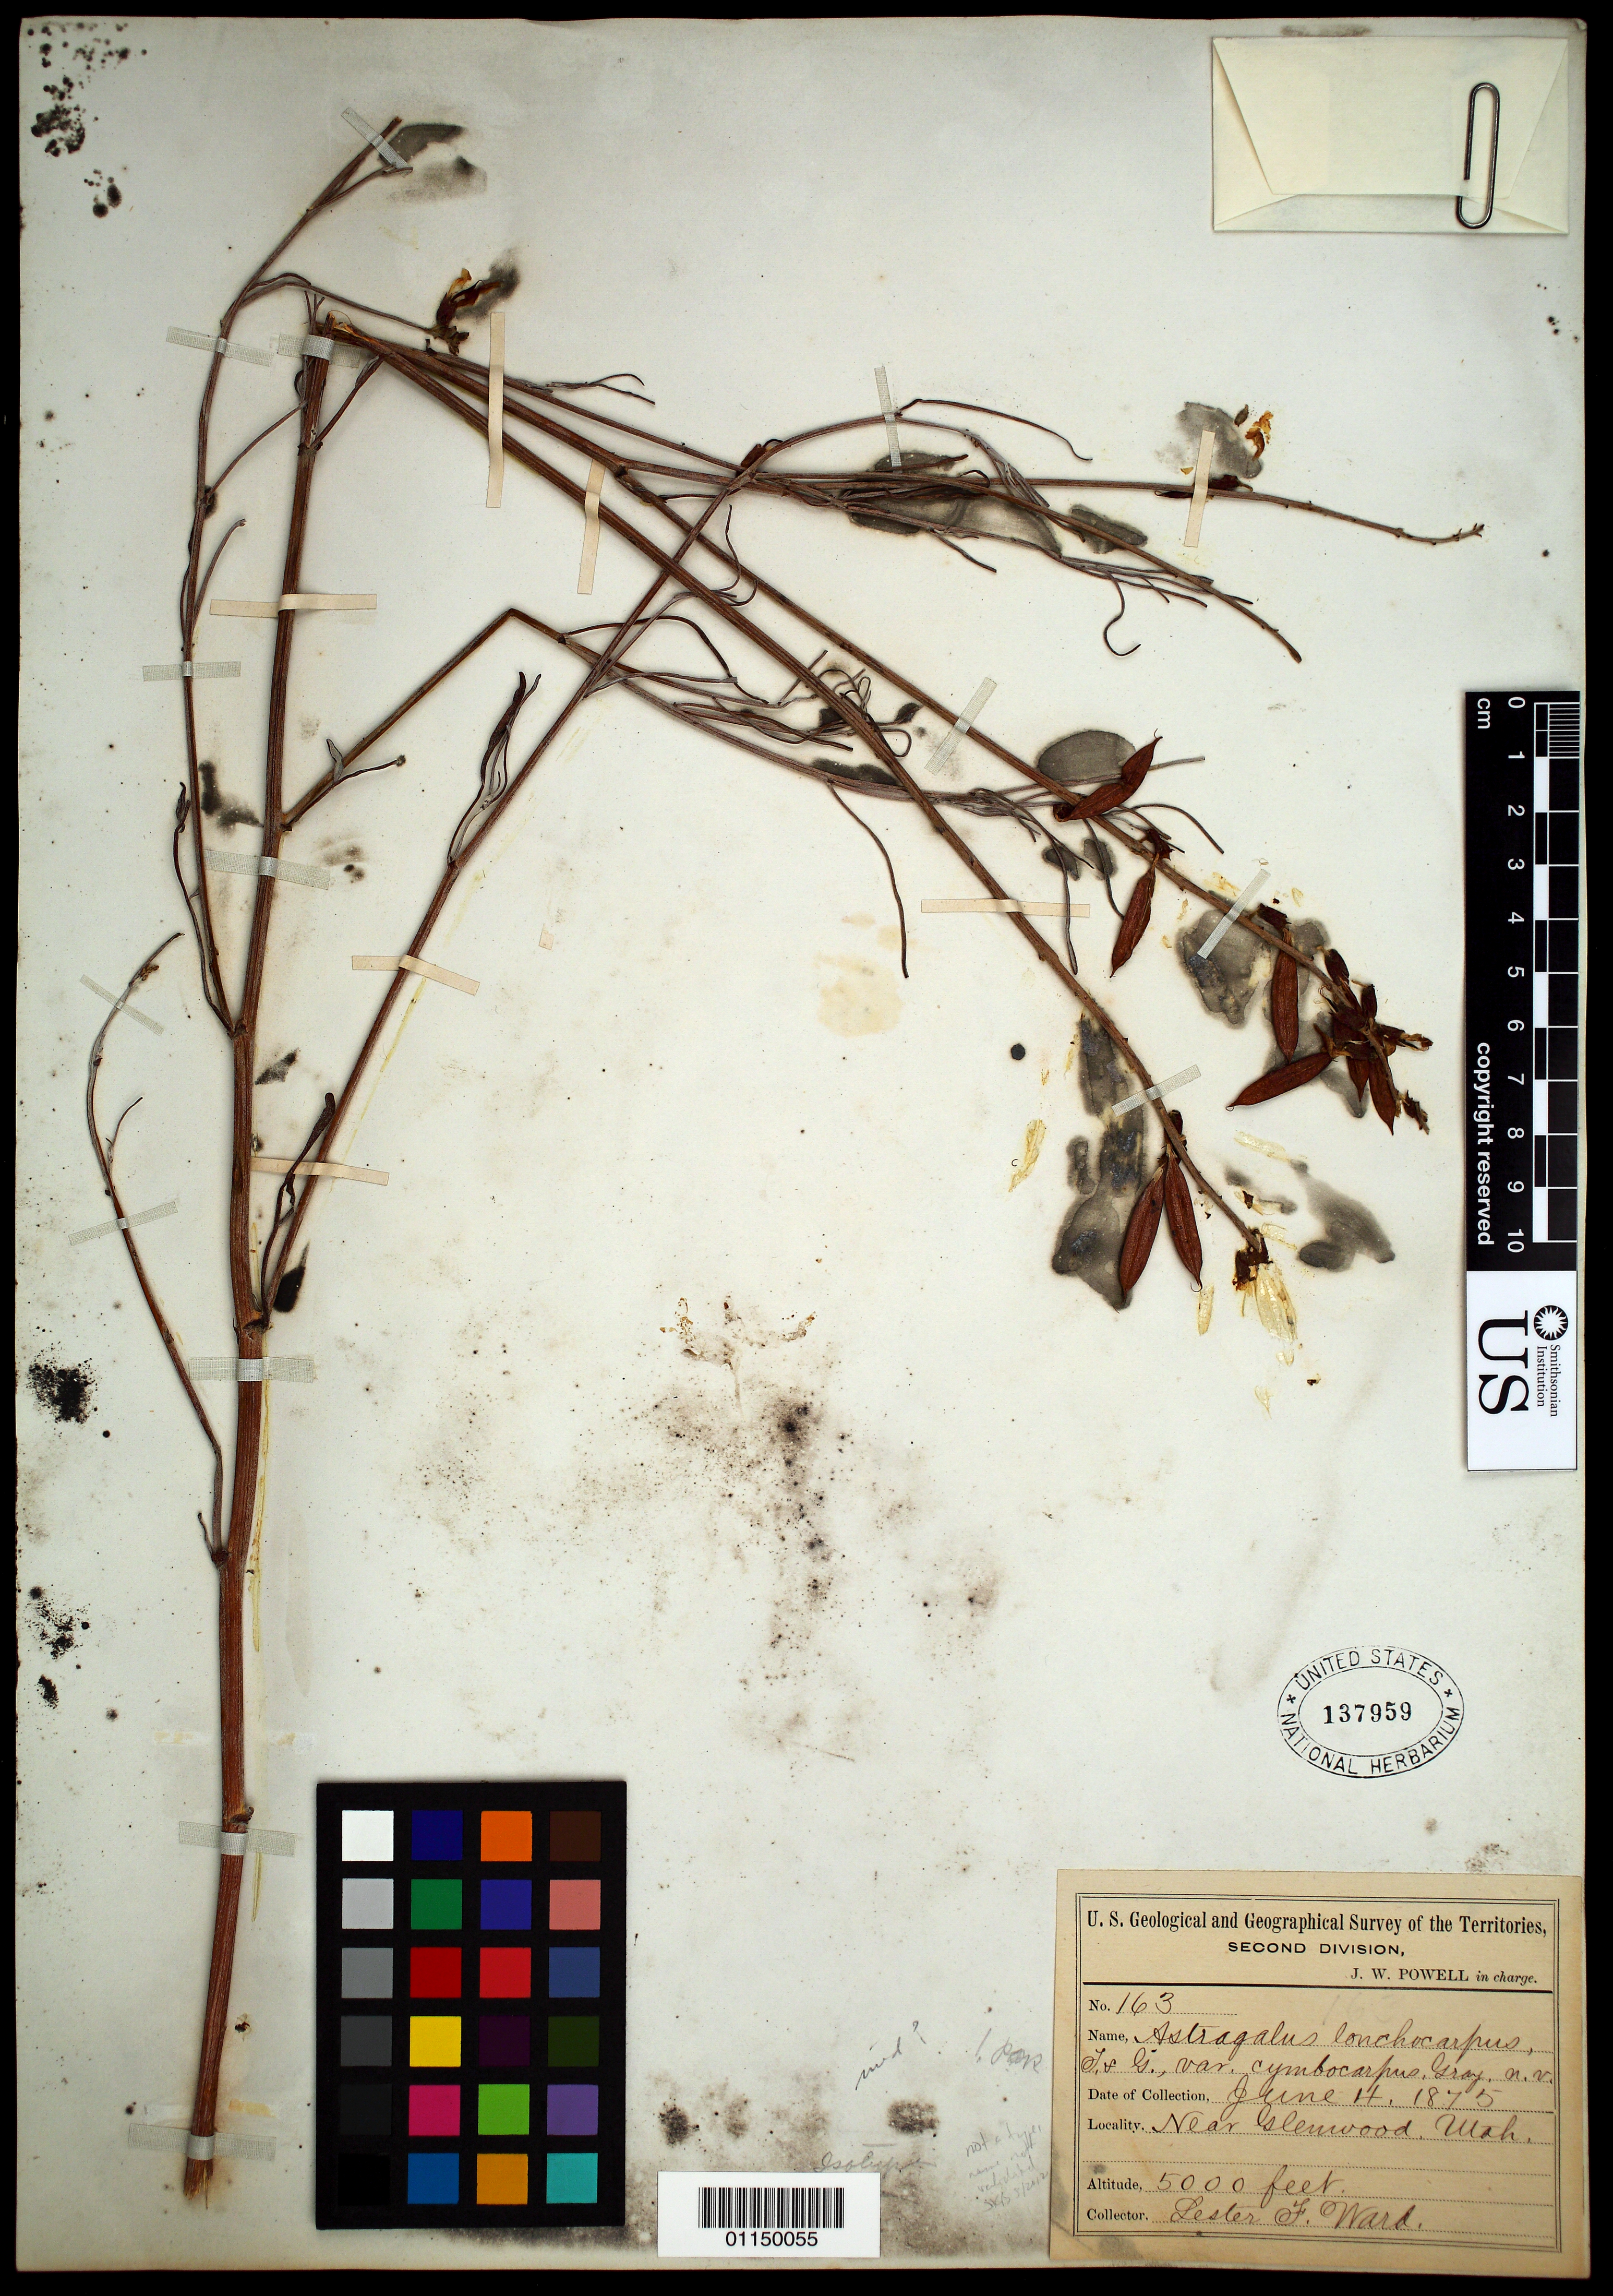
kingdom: Plantae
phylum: Tracheophyta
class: Magnoliopsida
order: Fabales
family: Fabaceae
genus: Astragalus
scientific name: Astragalus lonchocarpus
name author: Torr.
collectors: L. F. Ward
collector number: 163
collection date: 1875-06-04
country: United States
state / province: Utah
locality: Near Glenwood.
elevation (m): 1524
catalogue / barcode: US 137959